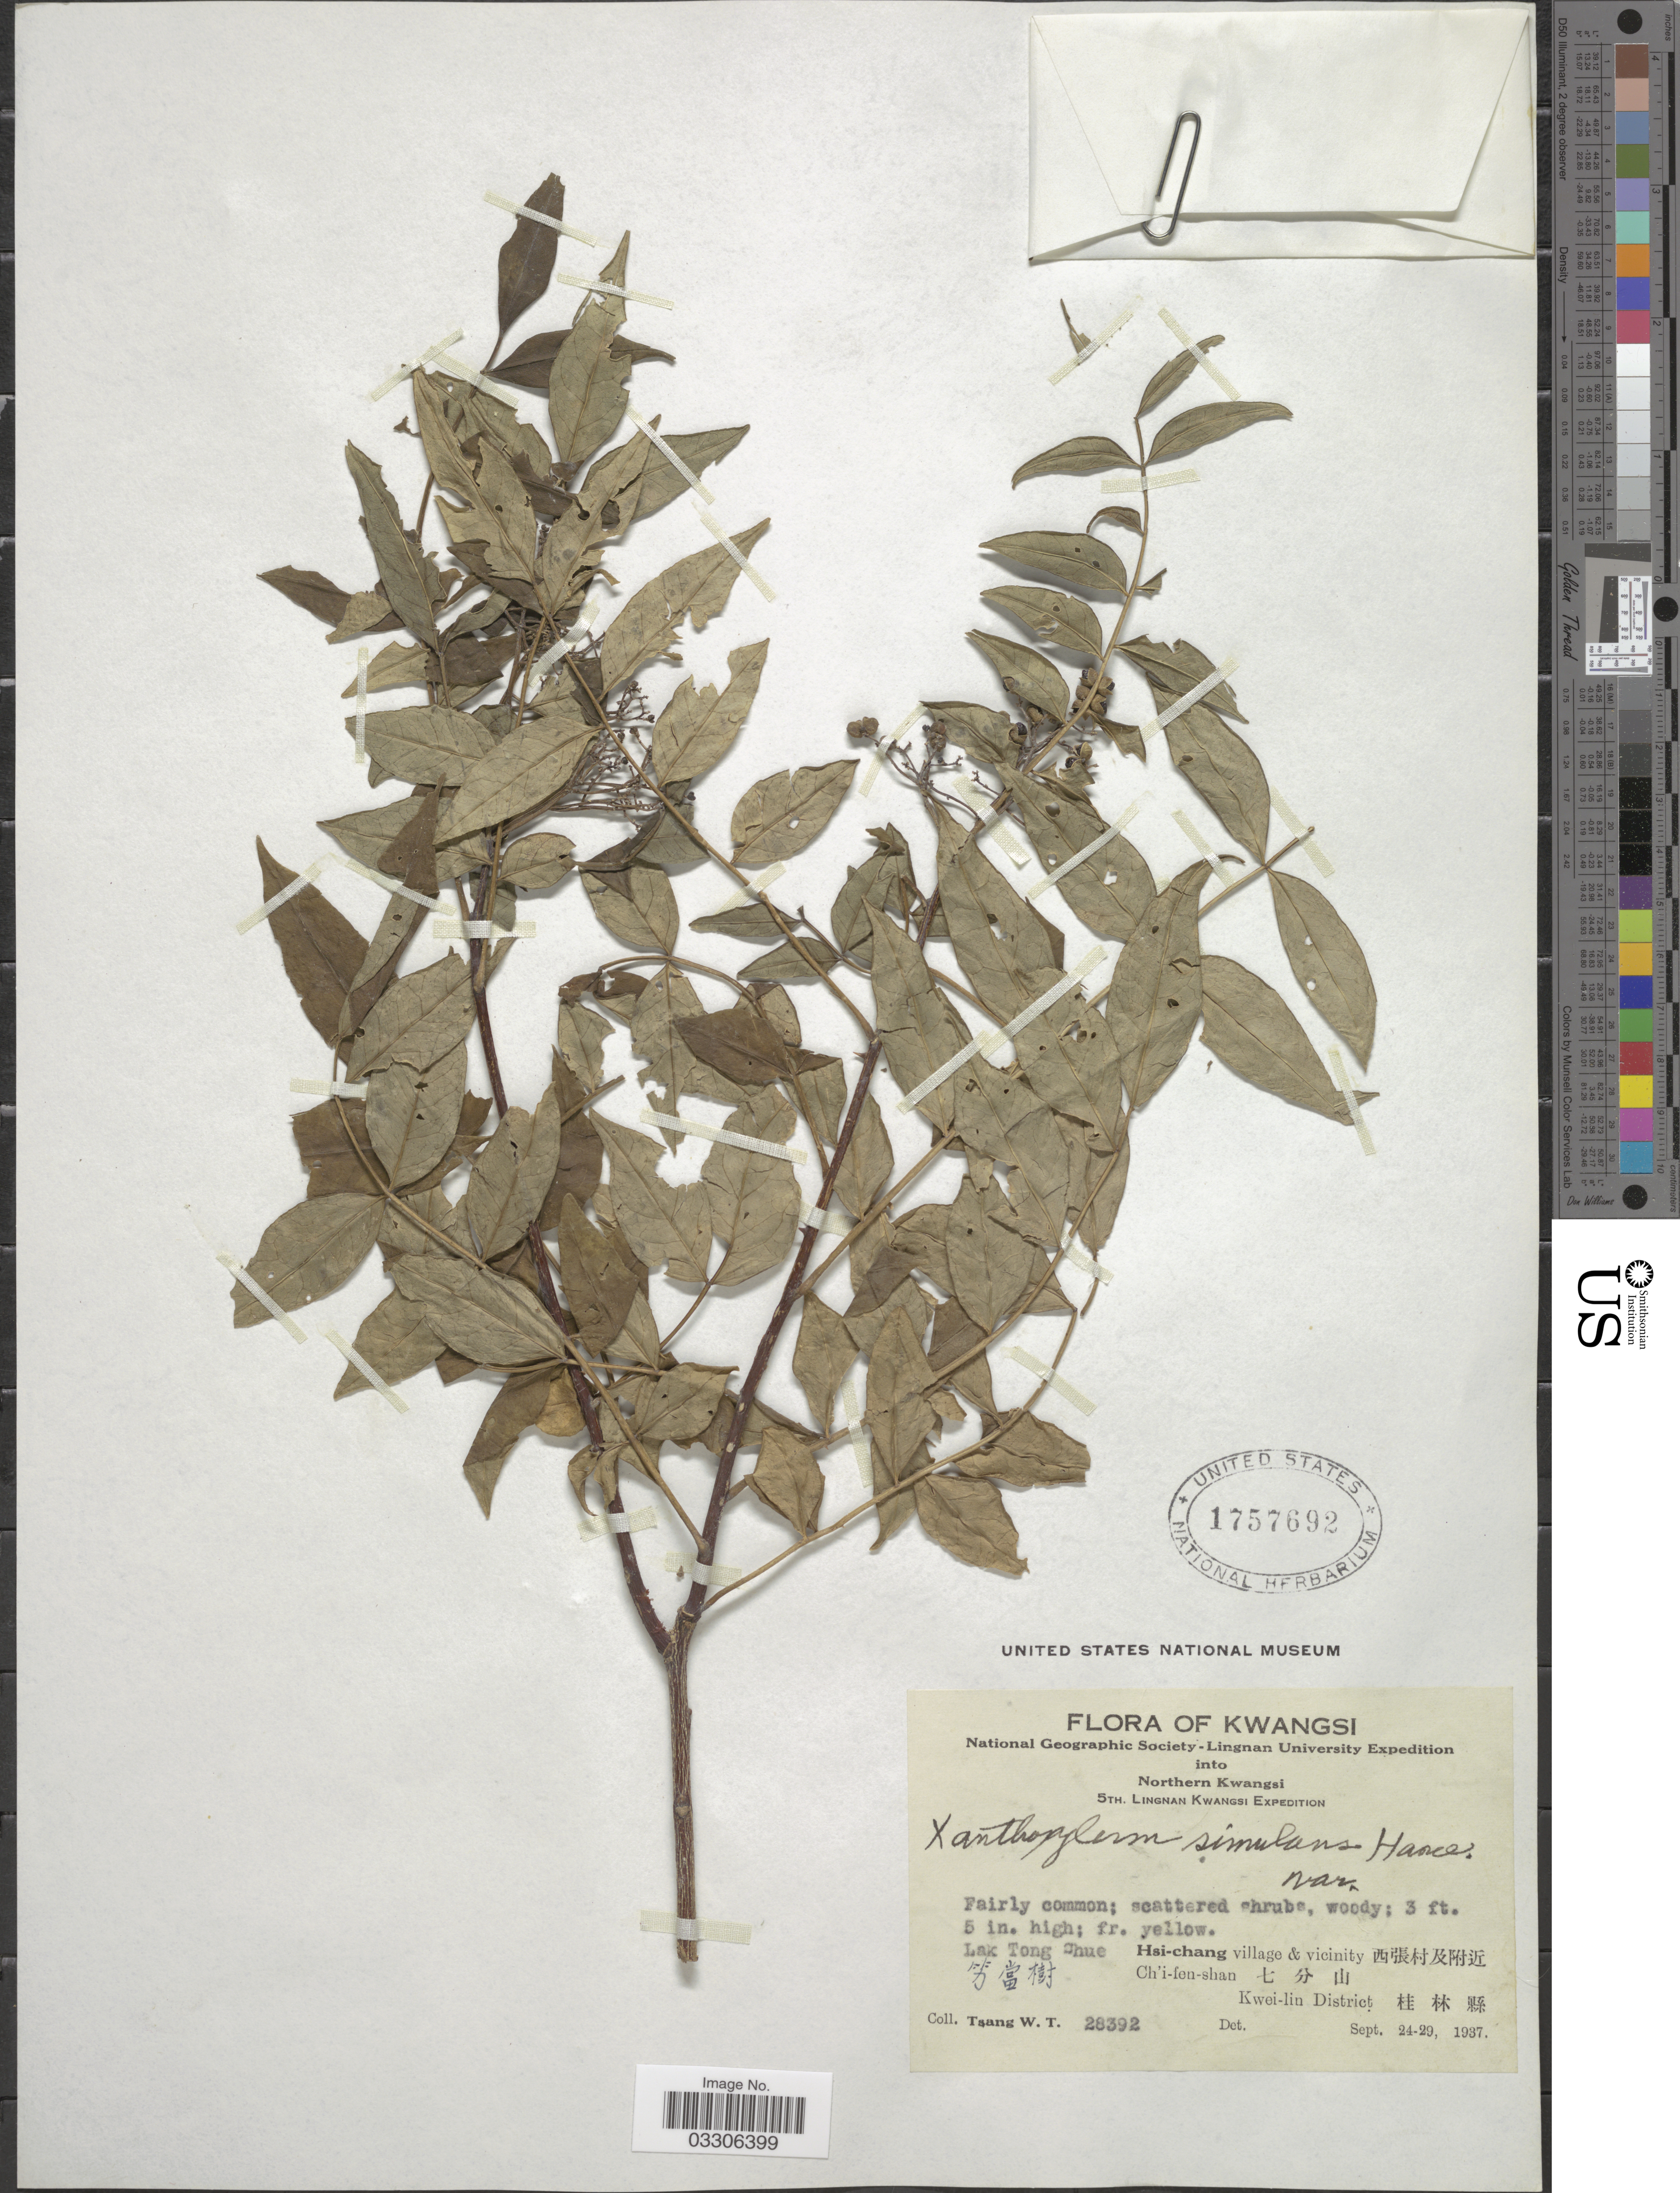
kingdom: Plantae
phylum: Tracheophyta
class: Magnoliopsida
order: Sapindales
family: Rutaceae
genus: Zanthoxylum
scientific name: Zanthoxylum simulans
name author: Hance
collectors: W. T. Tsang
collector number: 28392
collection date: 1937-09-24/1937-09-29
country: China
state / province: Guangxi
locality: Kwangsi. Northern Kwangsi. Lak Tong Shue X. Hsi-chang village & vicinity X. Ch'i-fen-shan X. Kwi-lin District X.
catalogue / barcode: US 1757692